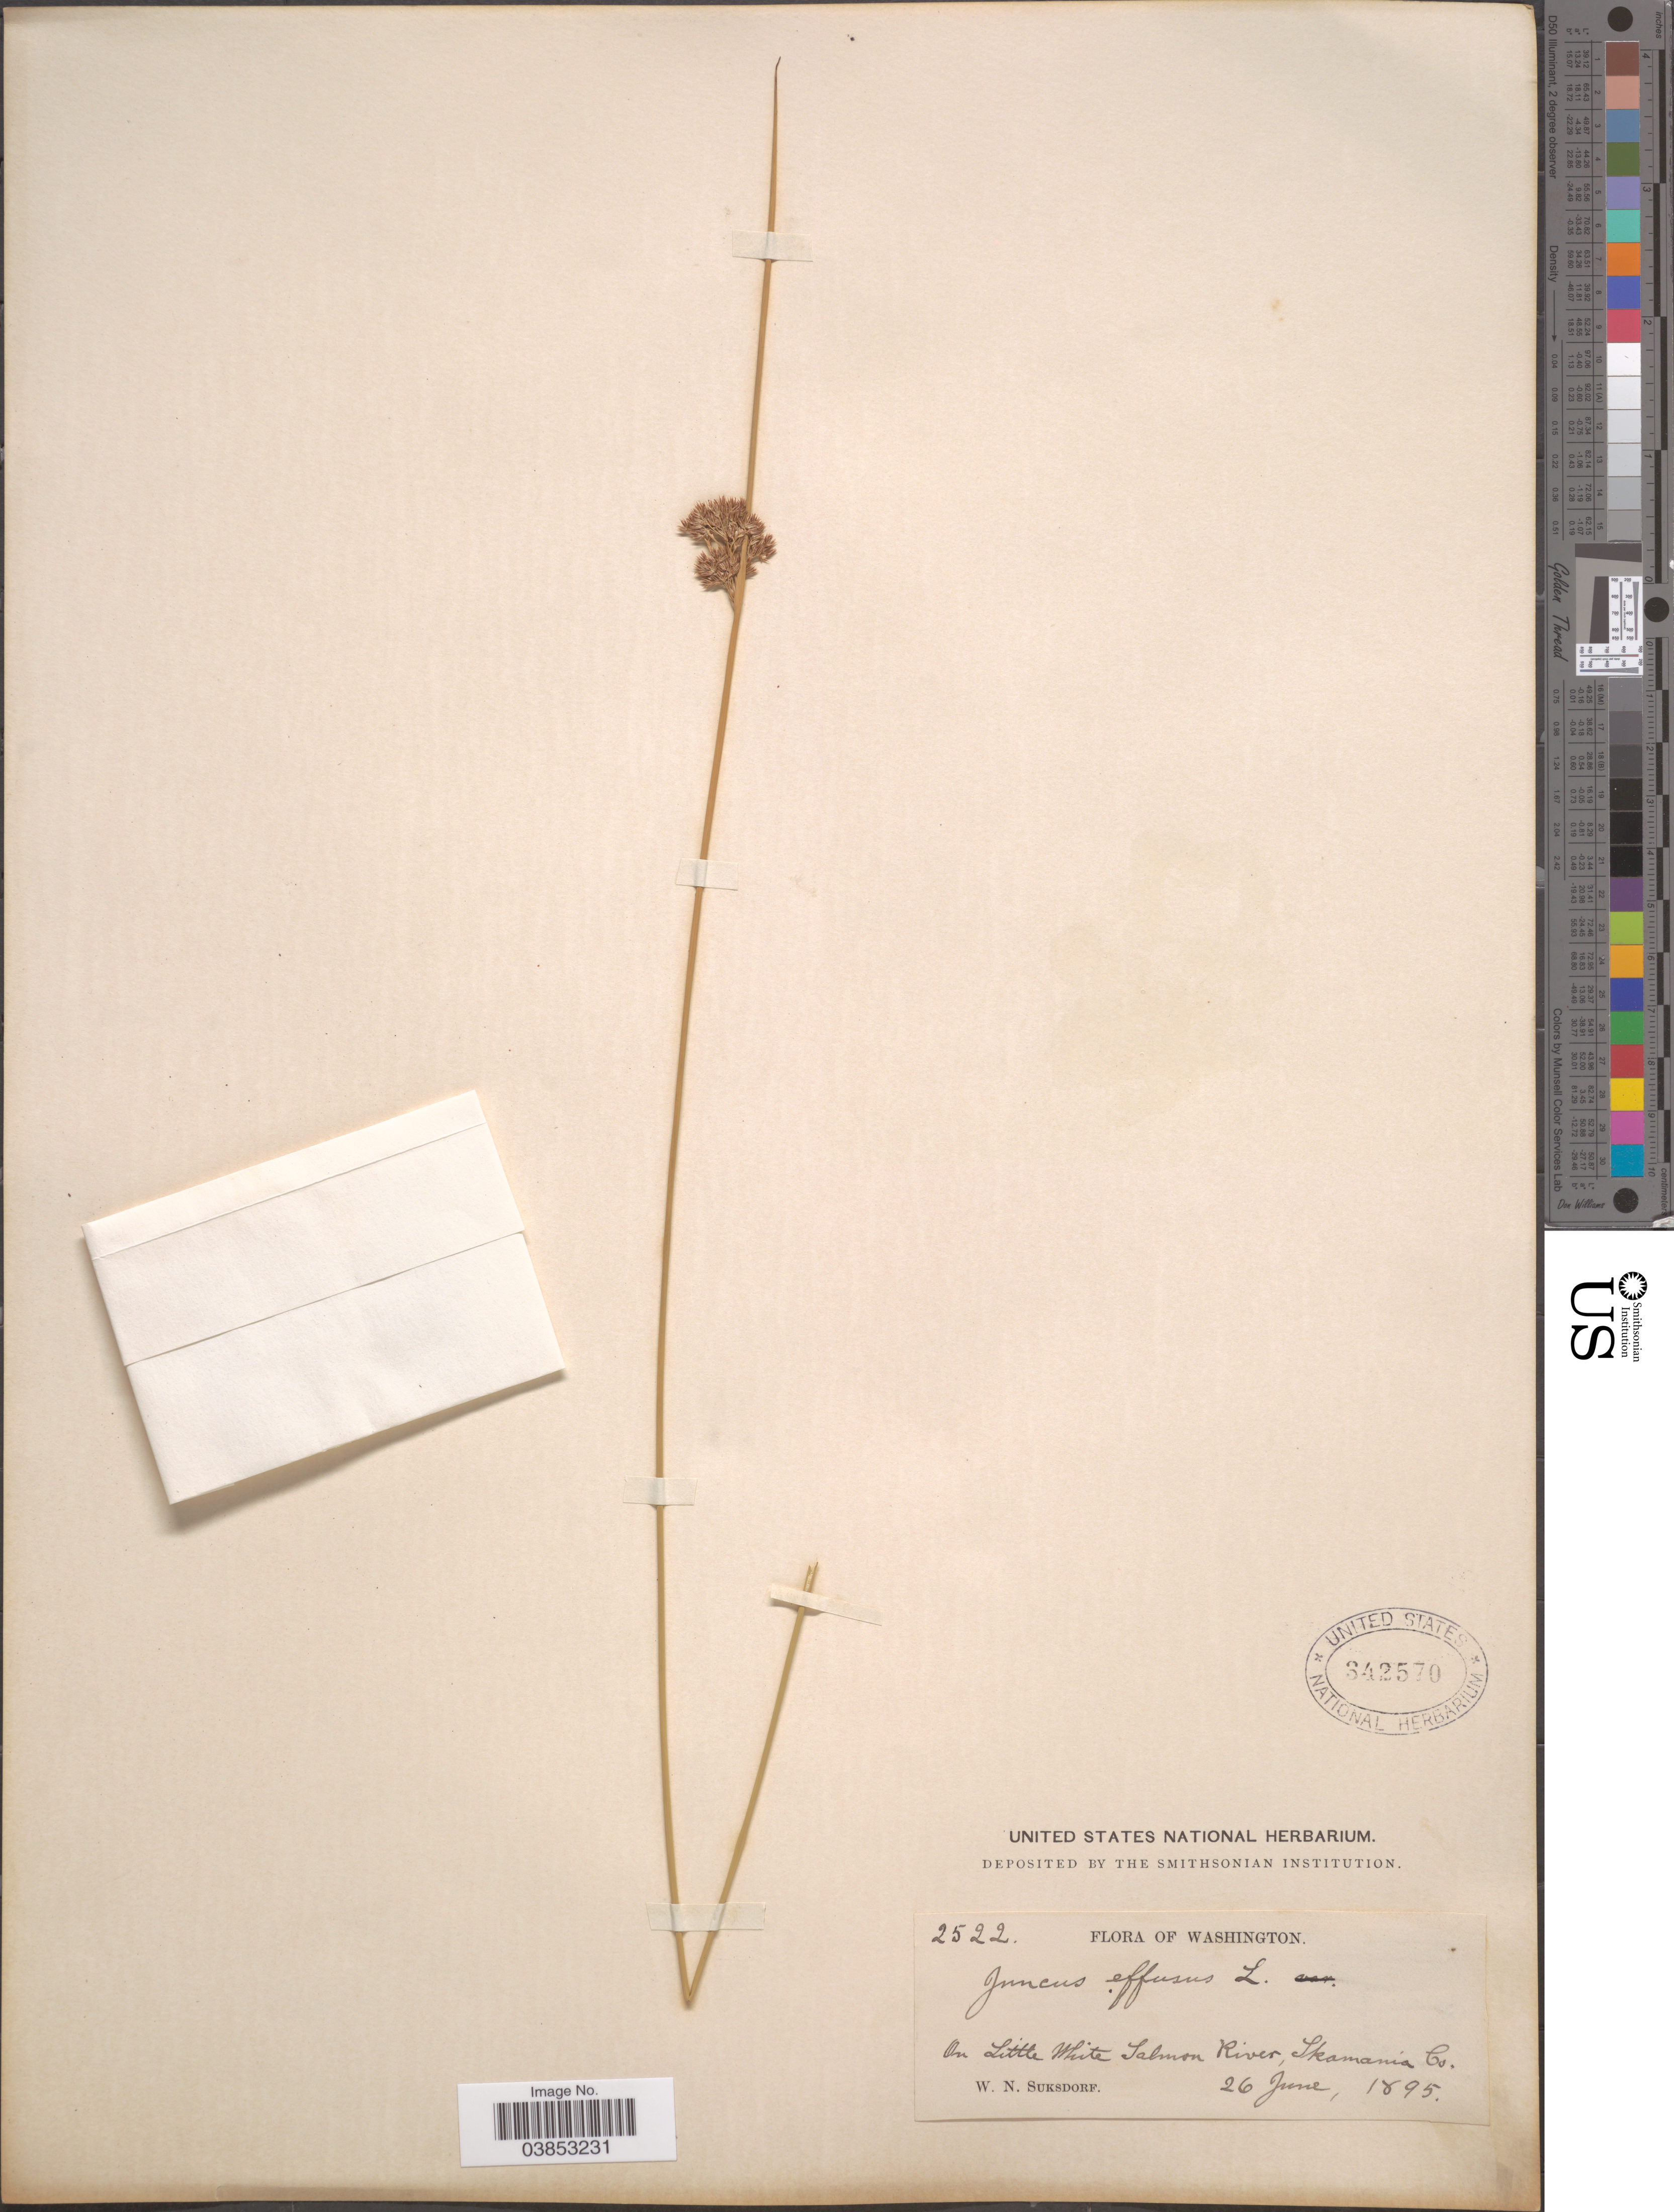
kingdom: Plantae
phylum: Tracheophyta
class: Liliopsida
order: Poales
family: Juncaceae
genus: Juncus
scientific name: Juncus effusus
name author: L.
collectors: W. N. Suksdorf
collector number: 2522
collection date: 1895-06-26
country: United States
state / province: Washington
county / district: Skamania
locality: On Little White Salmon River, Skamania Co.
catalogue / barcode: US 342570